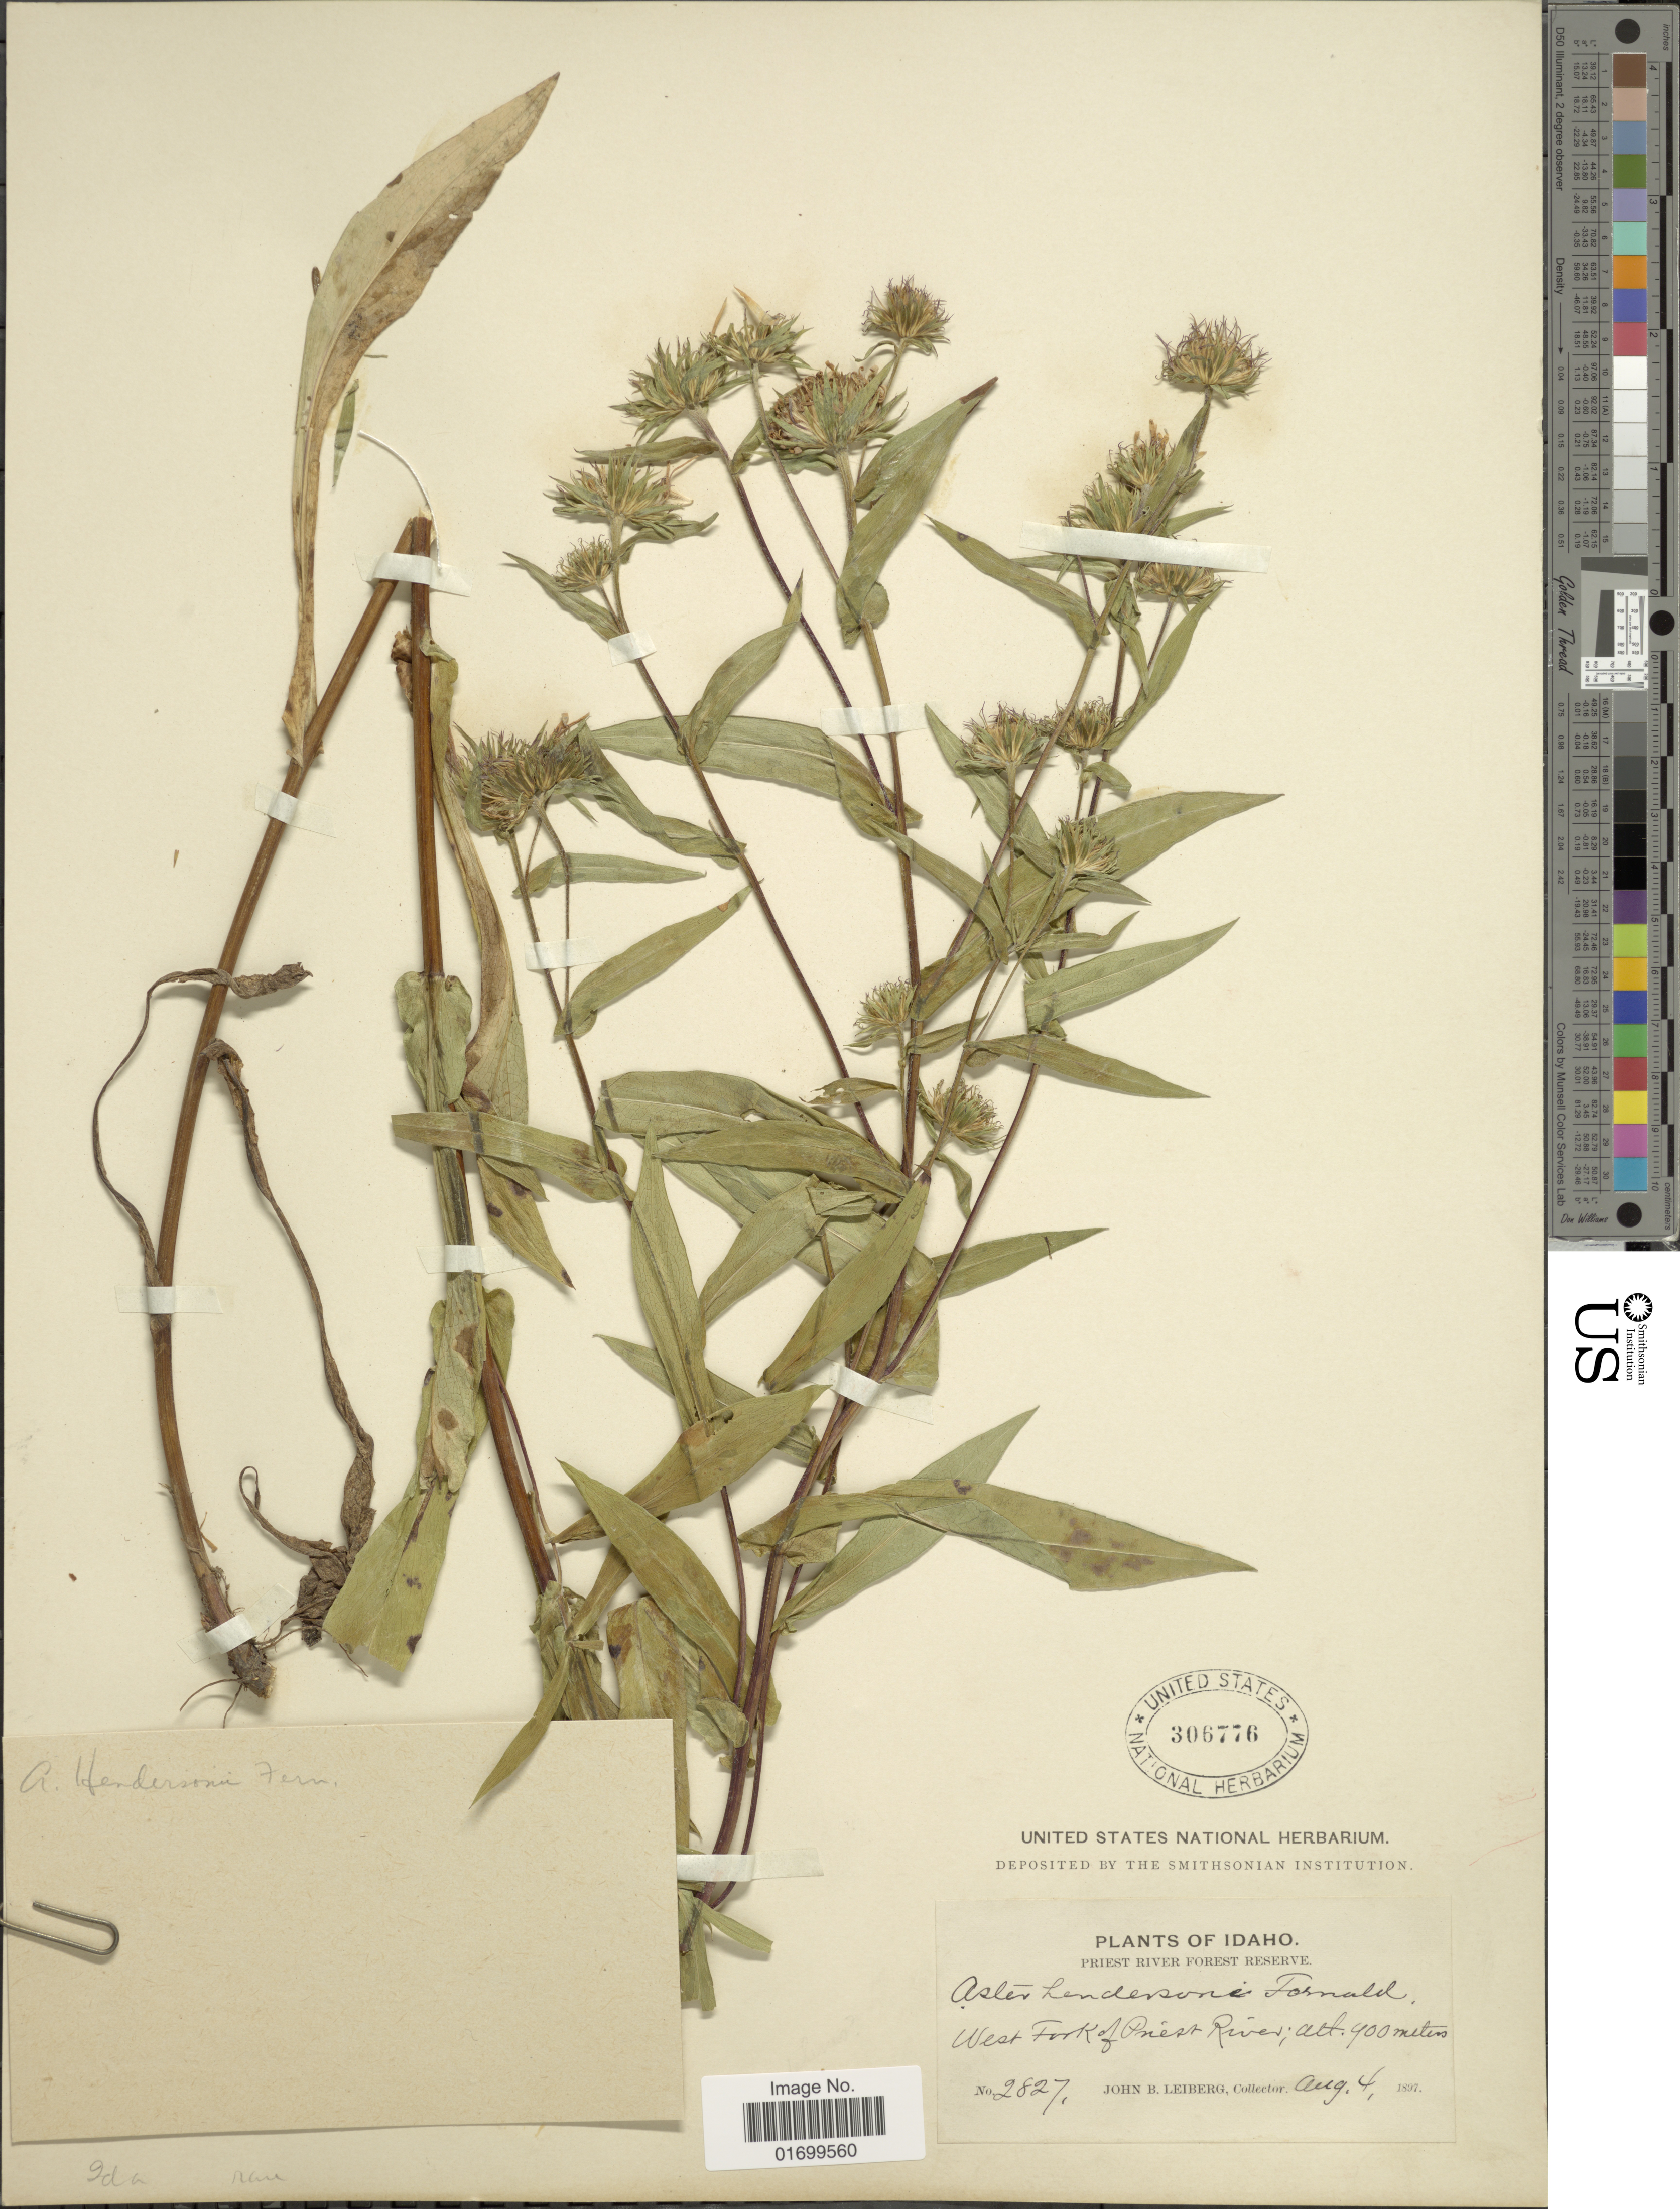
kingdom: Plantae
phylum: Tracheophyta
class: Magnoliopsida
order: Asterales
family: Asteraceae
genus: Symphyotrichum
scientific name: Symphyotrichum hendersonii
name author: (Fernald) G.L. Nesom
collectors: J. B. Leiberg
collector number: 2827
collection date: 1897-08-04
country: United States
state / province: Idaho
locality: Priest River Forest Reserve, West Fork of Priest River.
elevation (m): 400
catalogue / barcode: US 306776